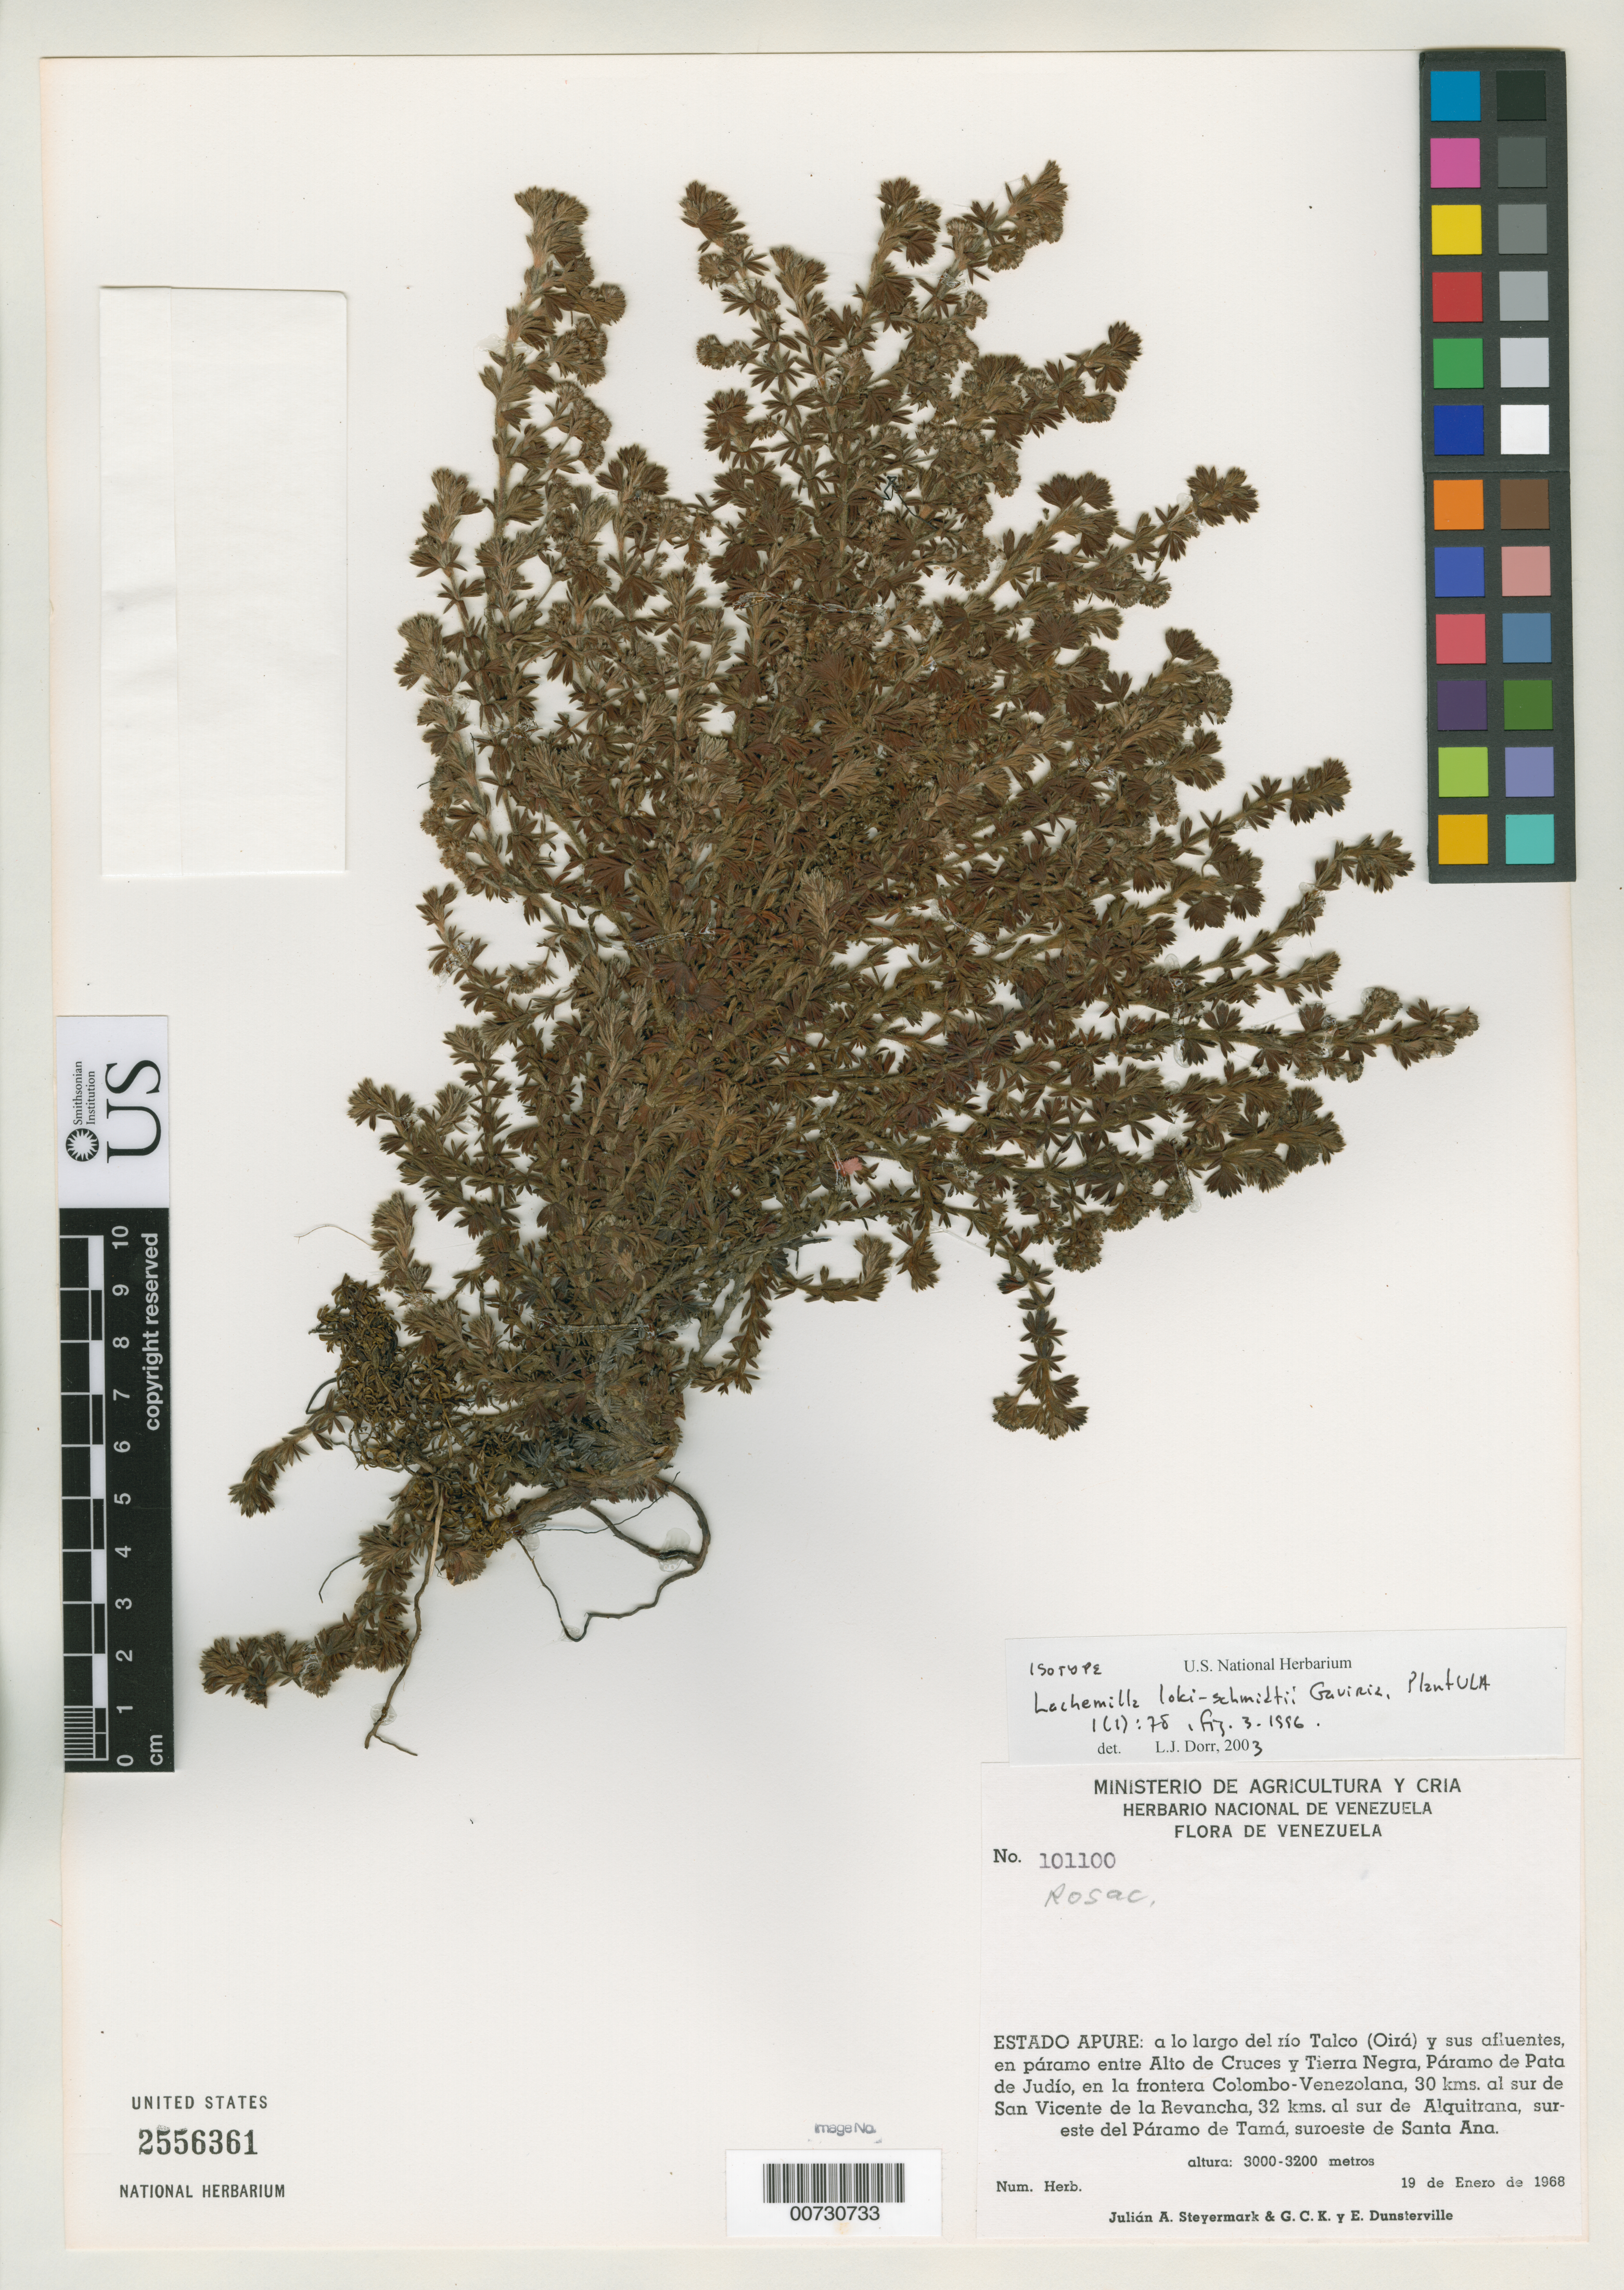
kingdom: Plantae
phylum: Tracheophyta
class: Magnoliopsida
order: Rosales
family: Rosaceae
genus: Lachemilla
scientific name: Lachemilla loki-schmidtii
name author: Gaviria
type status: Isotype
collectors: J. Steyermark, G. C. K. Dunsterville & E. Dunsterville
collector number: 101100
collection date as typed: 19 Jan 1968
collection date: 1968-01-19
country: Venezuela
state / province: Apure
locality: Largo del río Talco y sus afluentes, en páramo entre Alto de Cruces y Tierra Negra, Páramode Pata de Judío, en la frontera Colombo-Venezolana, 30 kms. Al S de San Vicente de la Revancha, 32 kms al S de Alquitrana, SE del Páramo de Tamá, SE de Santa Ana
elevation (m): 3000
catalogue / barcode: US 2556361